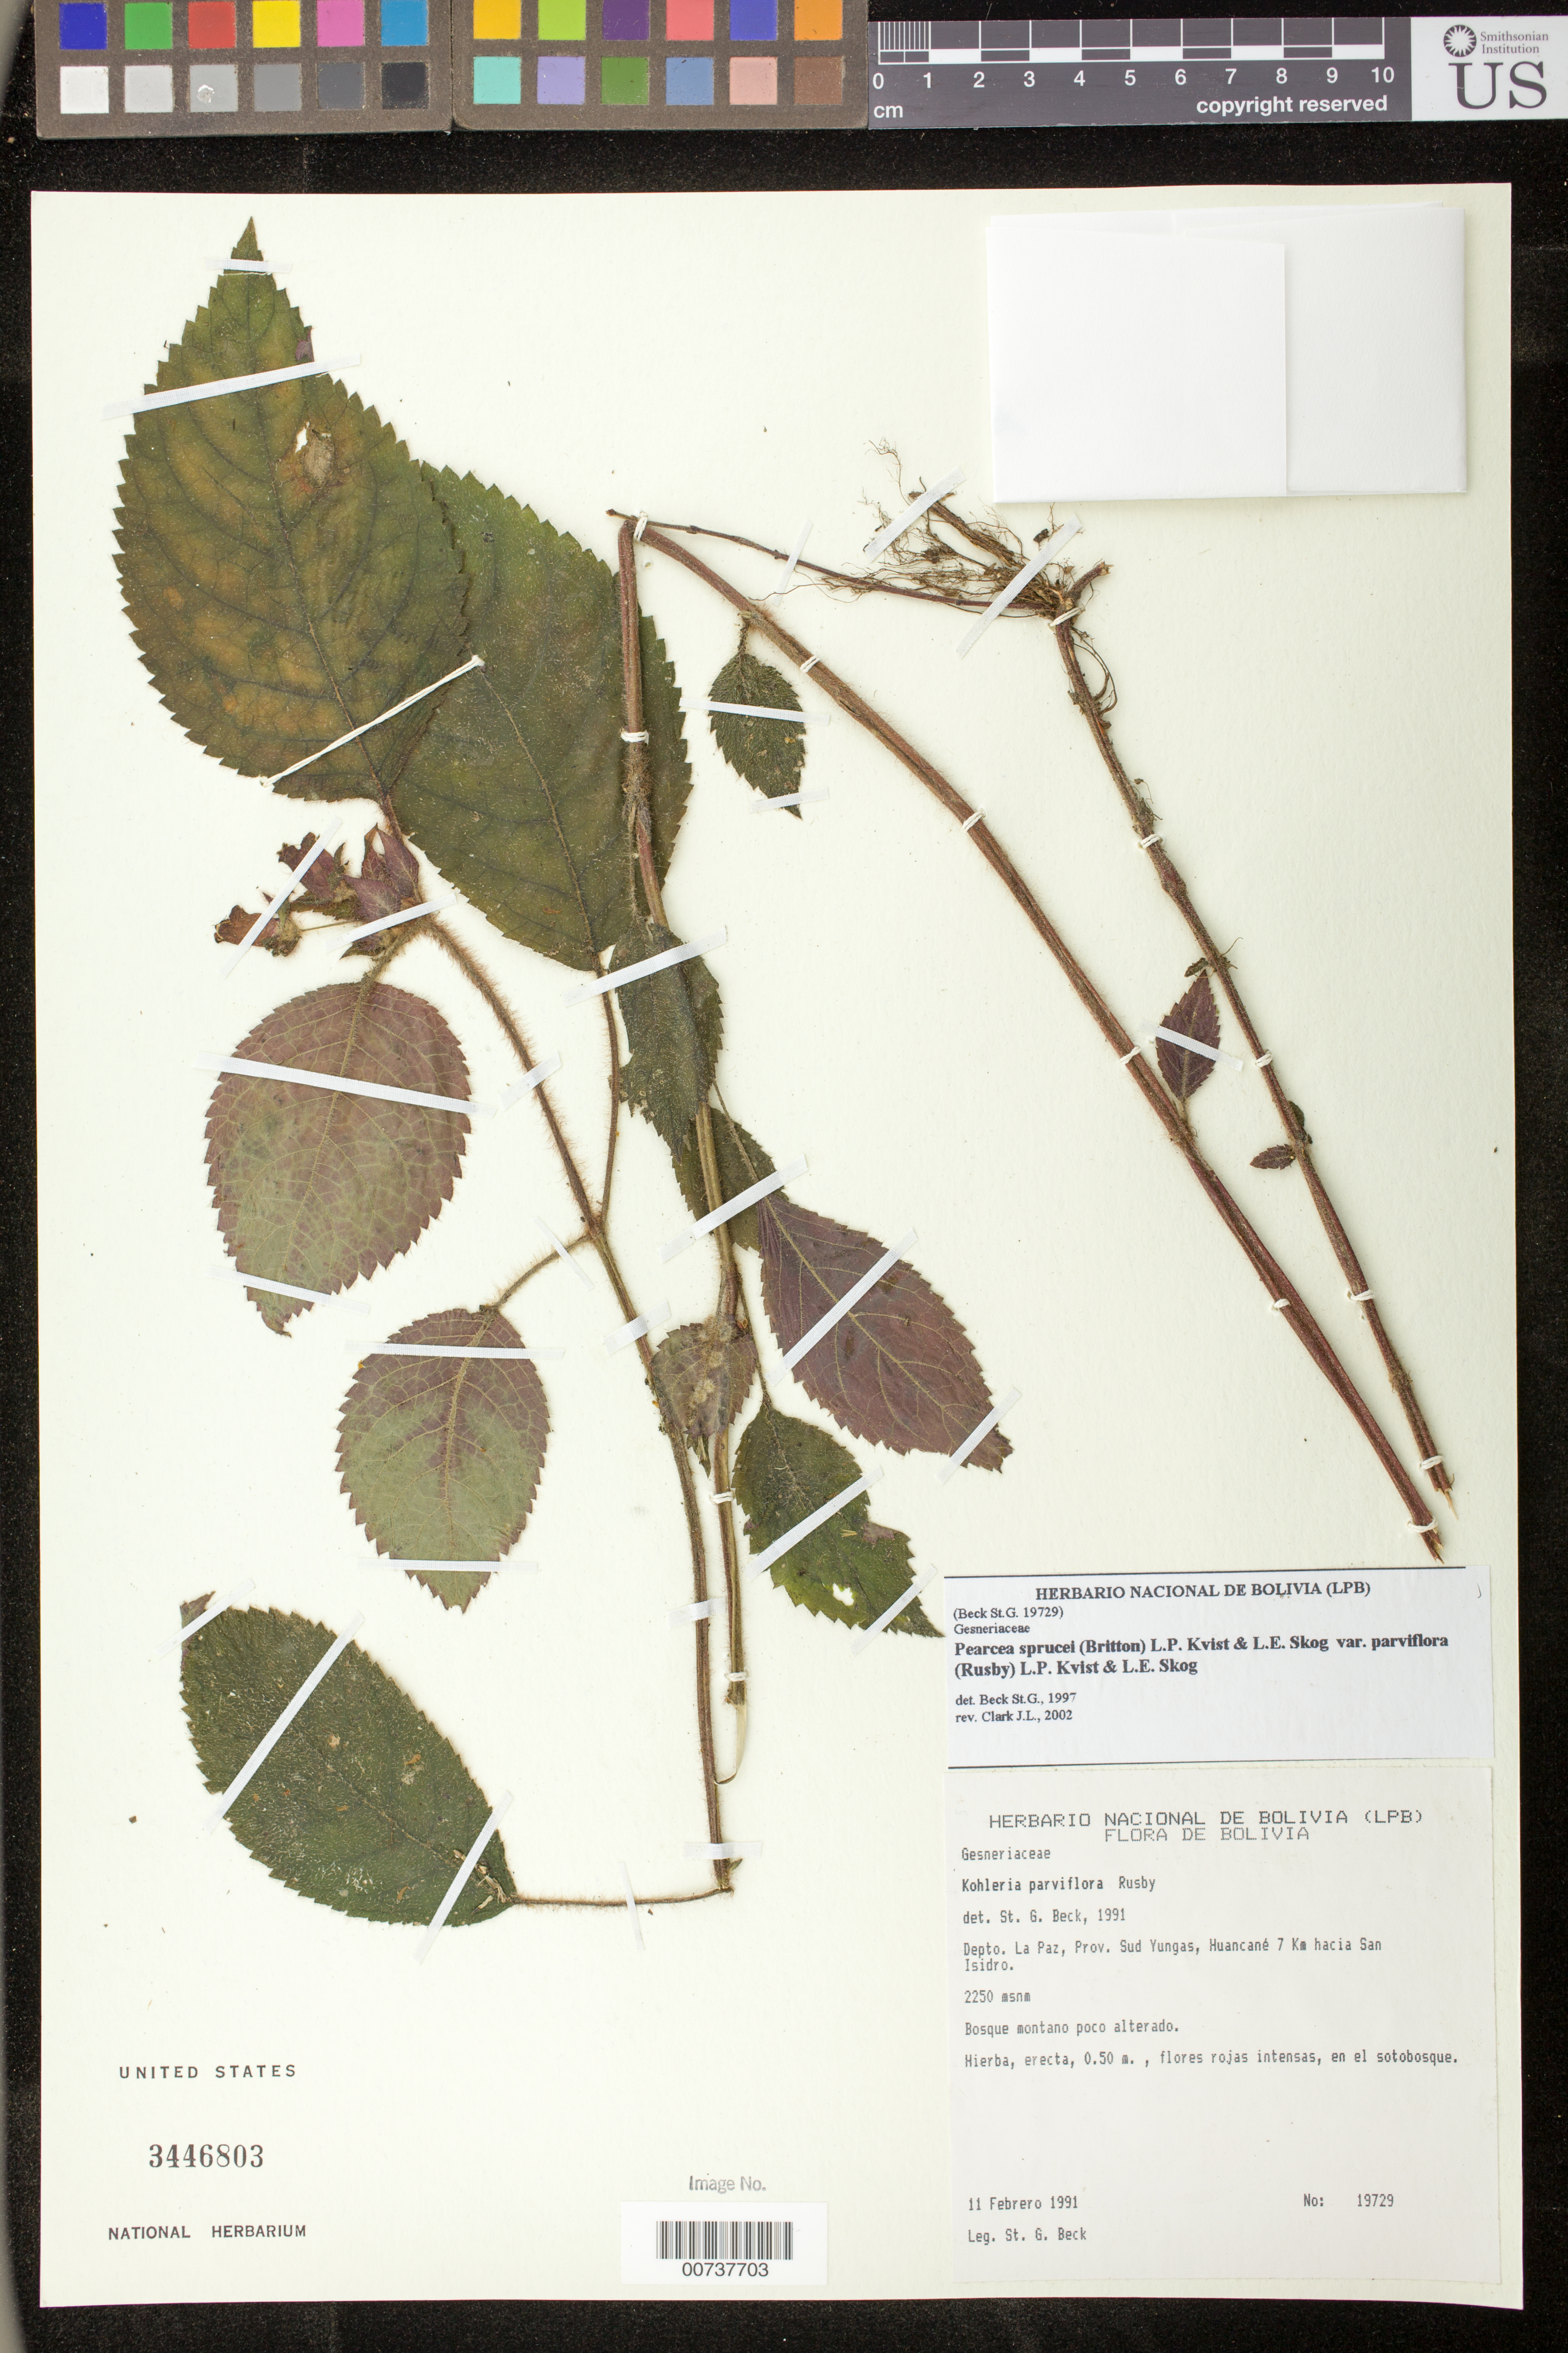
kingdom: Plantae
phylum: Tracheophyta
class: Magnoliopsida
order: Lamiales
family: Gesneriaceae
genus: Pearcea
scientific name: Pearcea sprucei var. parviflora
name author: (Rusby) L.P. Kvist & L.E. Skog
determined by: Clark, J. L., (SEL), The Marie Selby Botanical Garden (UNITED STATES)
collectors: S. G. Beck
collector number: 19729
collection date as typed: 11 Feb 1991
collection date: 1991-02-11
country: Bolivia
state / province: La Paz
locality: Prov. Sud Yungas; Huancané, 7 km hacia San Isidro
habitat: Bosque montano poco alterado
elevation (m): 2250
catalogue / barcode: US 3446803